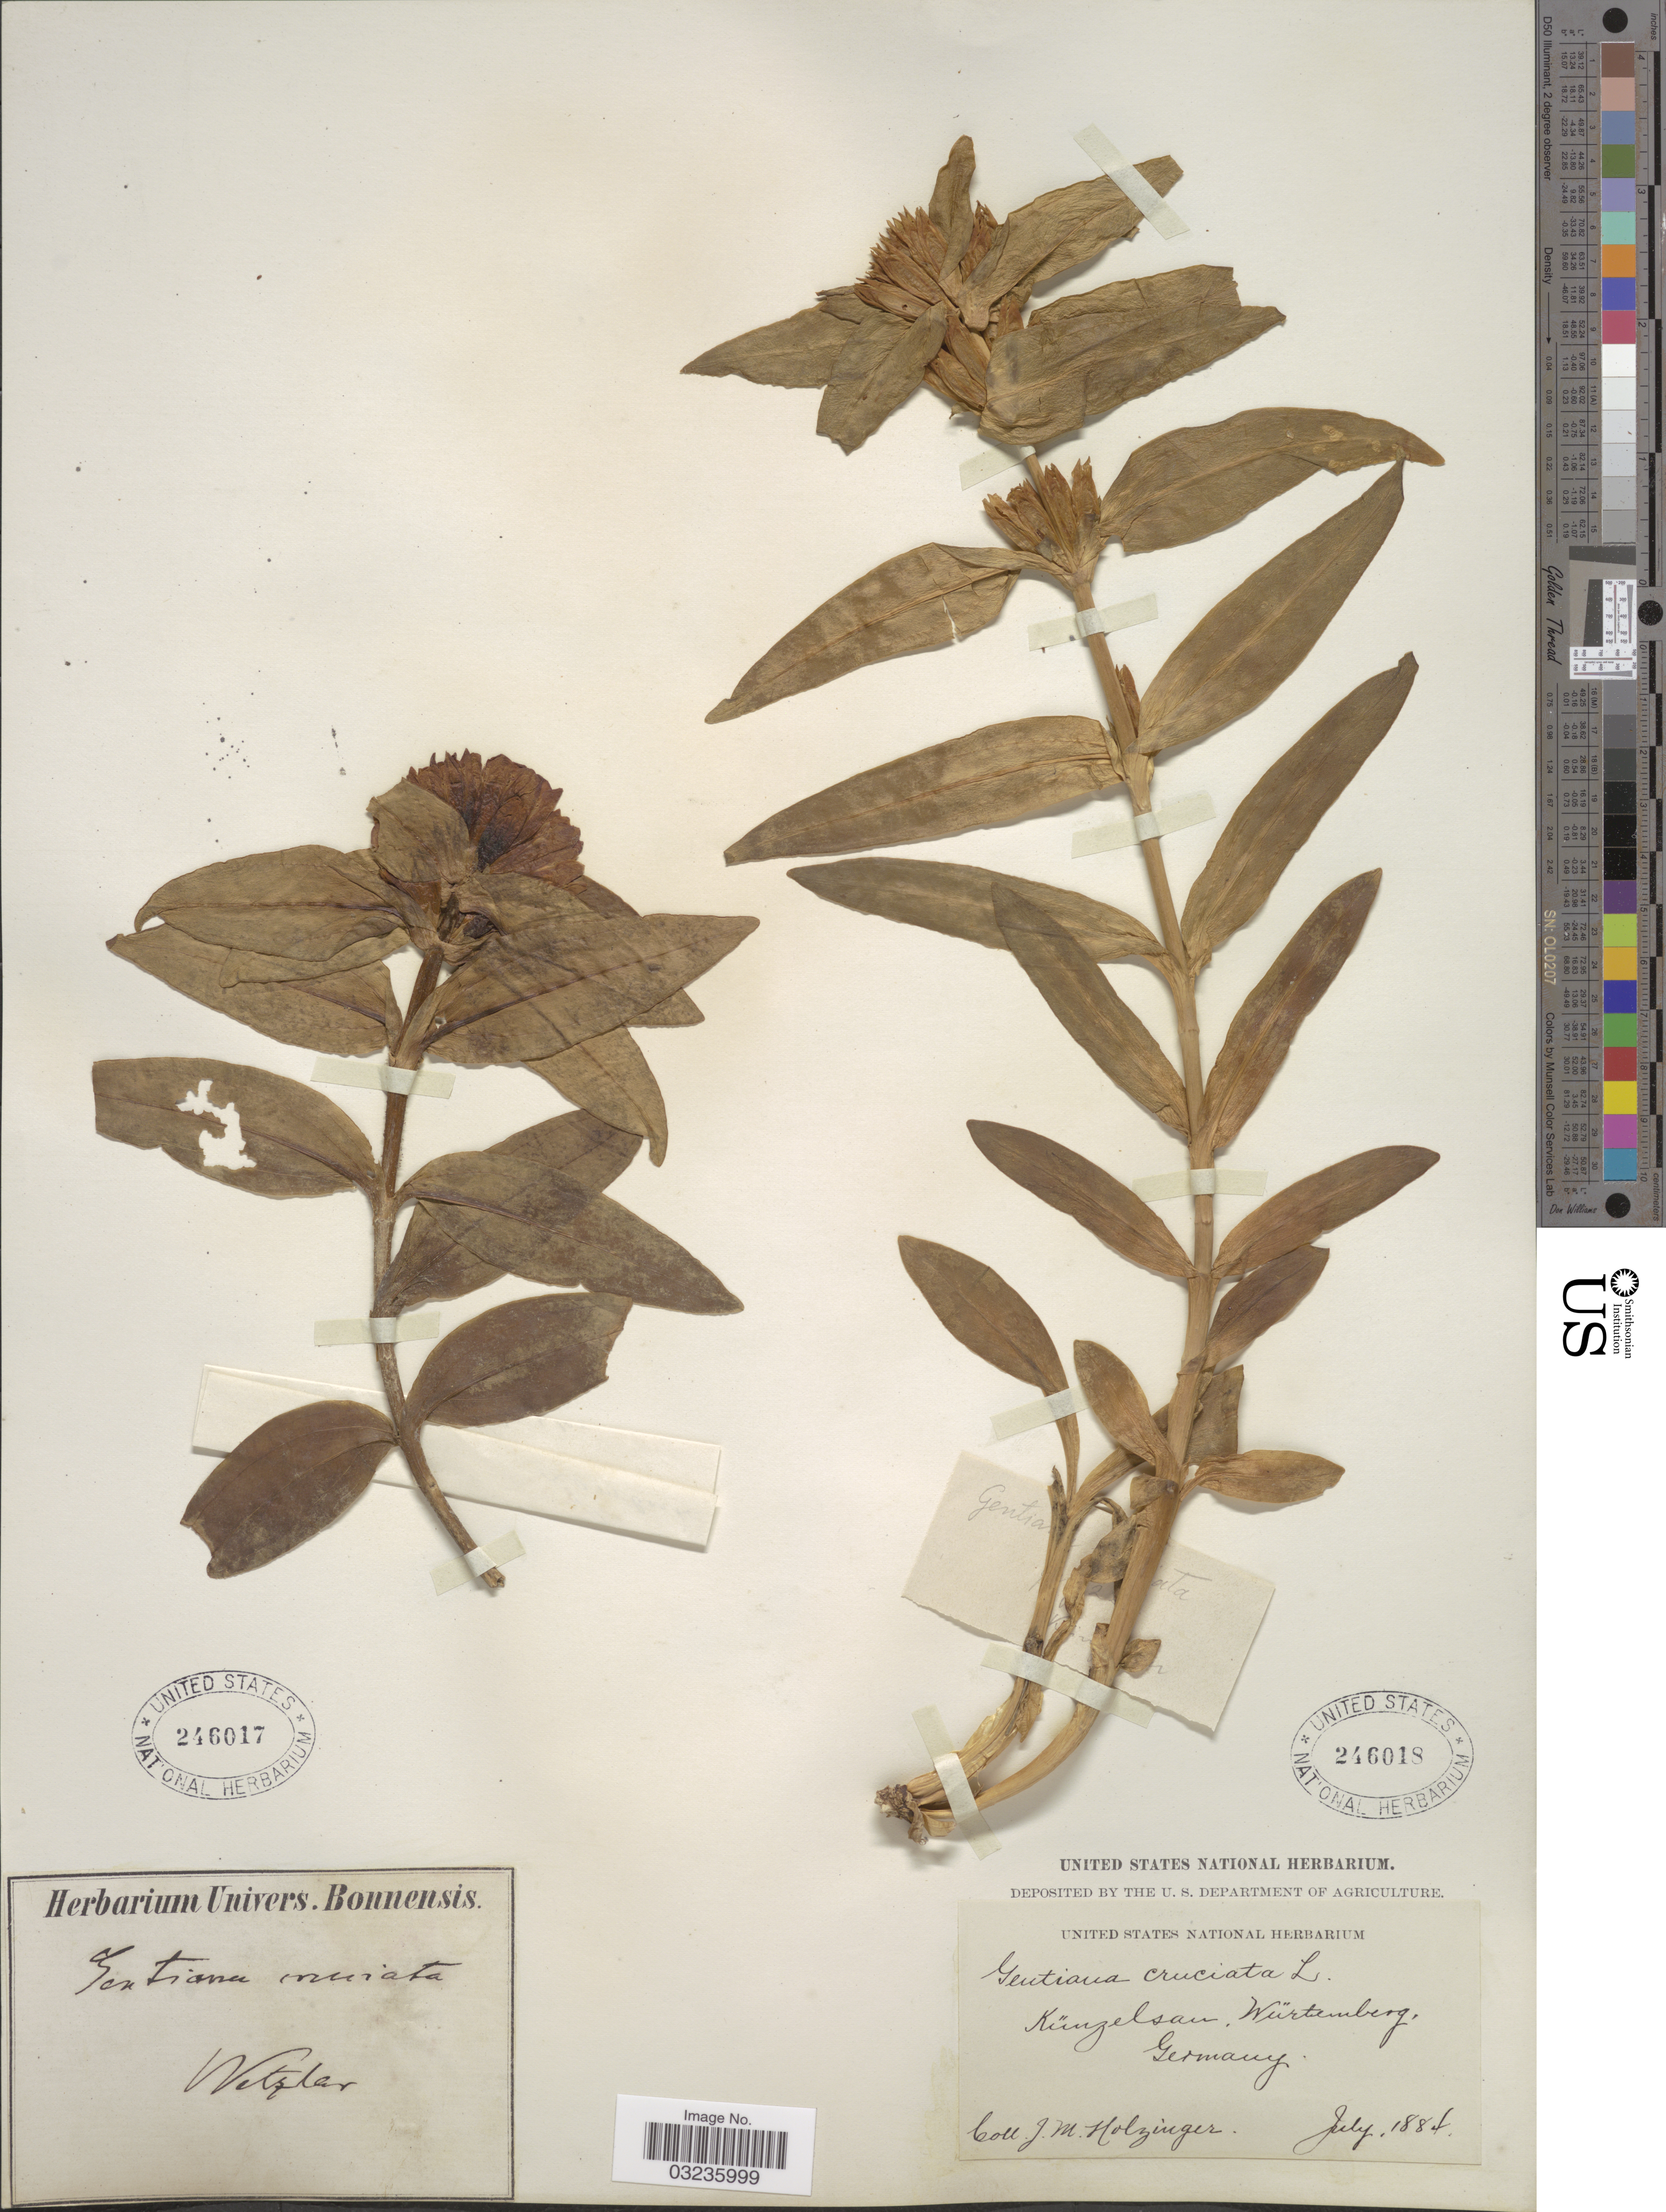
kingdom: Plantae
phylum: Tracheophyta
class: Magnoliopsida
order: Gentianales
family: Gentianaceae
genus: Gentiana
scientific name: Gentiana cruciata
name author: L.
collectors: J. M. Holzinger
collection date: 1884-07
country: Germany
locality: Küngelsan, Würtenberg.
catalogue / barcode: US 246018-2